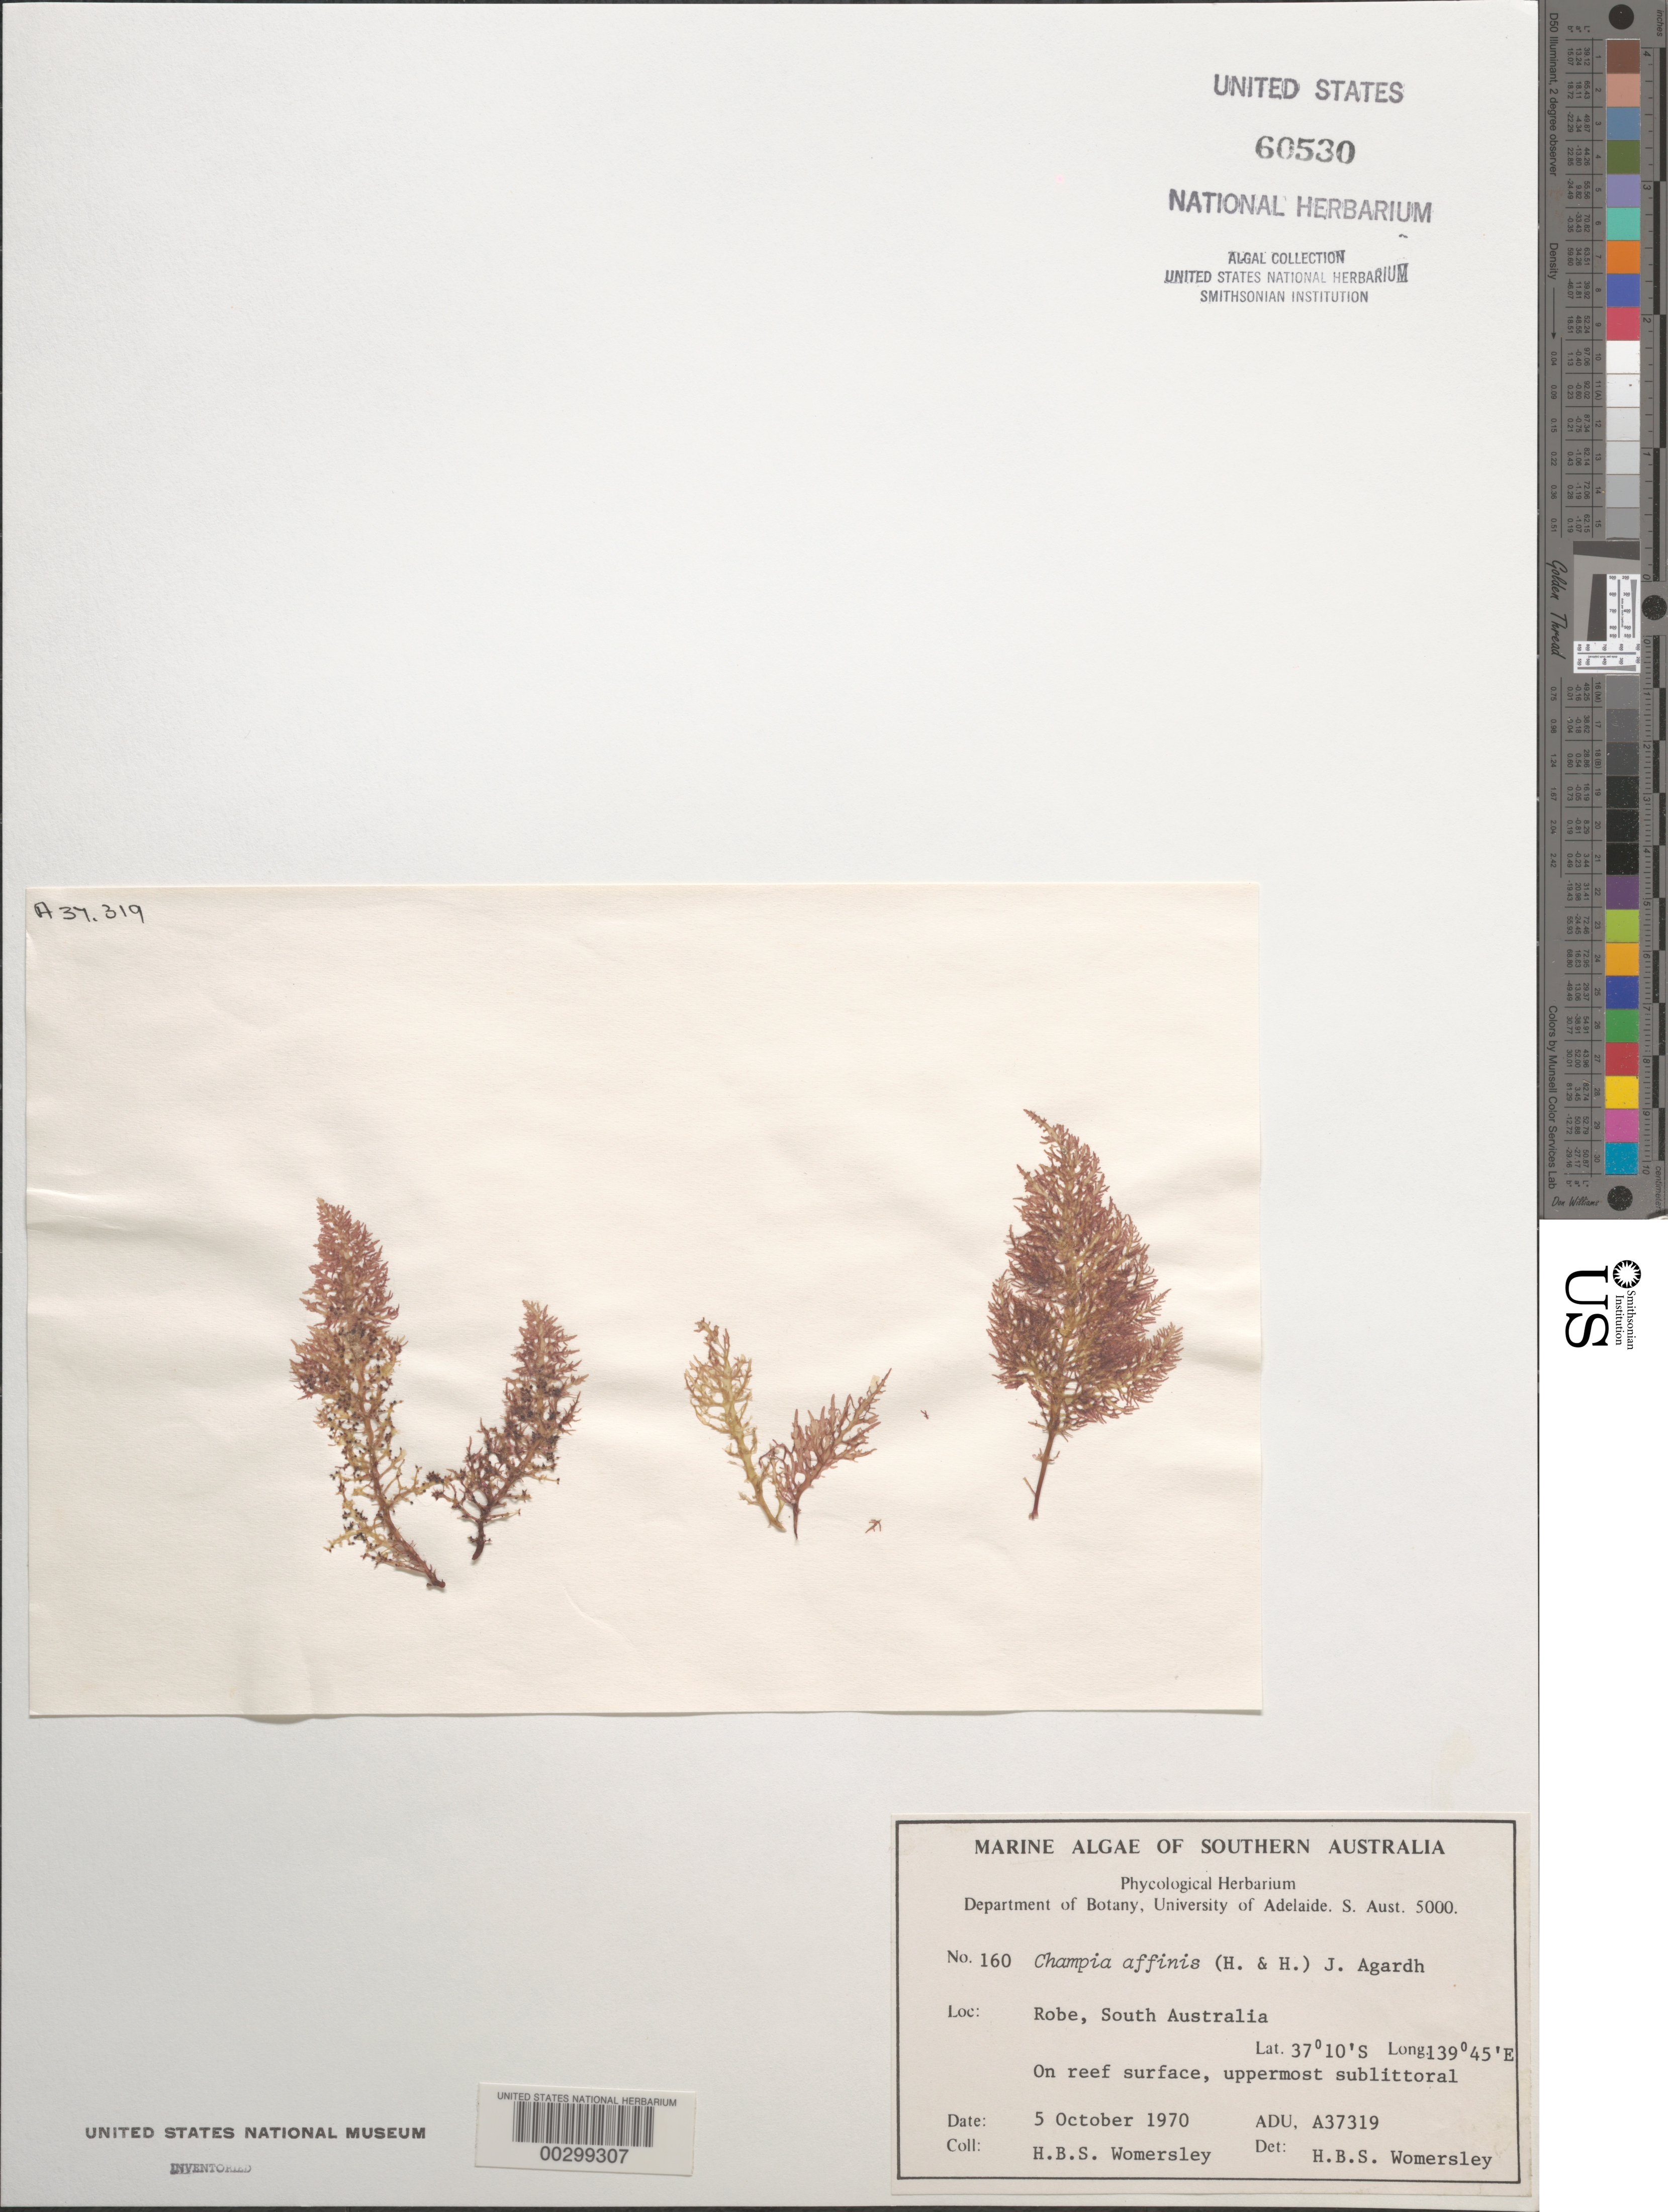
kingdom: Plantae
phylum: Rhodophyta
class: Florideophyceae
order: Rhodymeniales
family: Champiaceae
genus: Champia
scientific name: Champia affinis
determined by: Womersley, H. B. S.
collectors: H. B. S. Womersley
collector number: ADU A37319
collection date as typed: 05 Oct 1970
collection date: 1970-10-05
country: Australia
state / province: South Australia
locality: Robe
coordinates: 37 10' S, 139 45' E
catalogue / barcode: US 60530